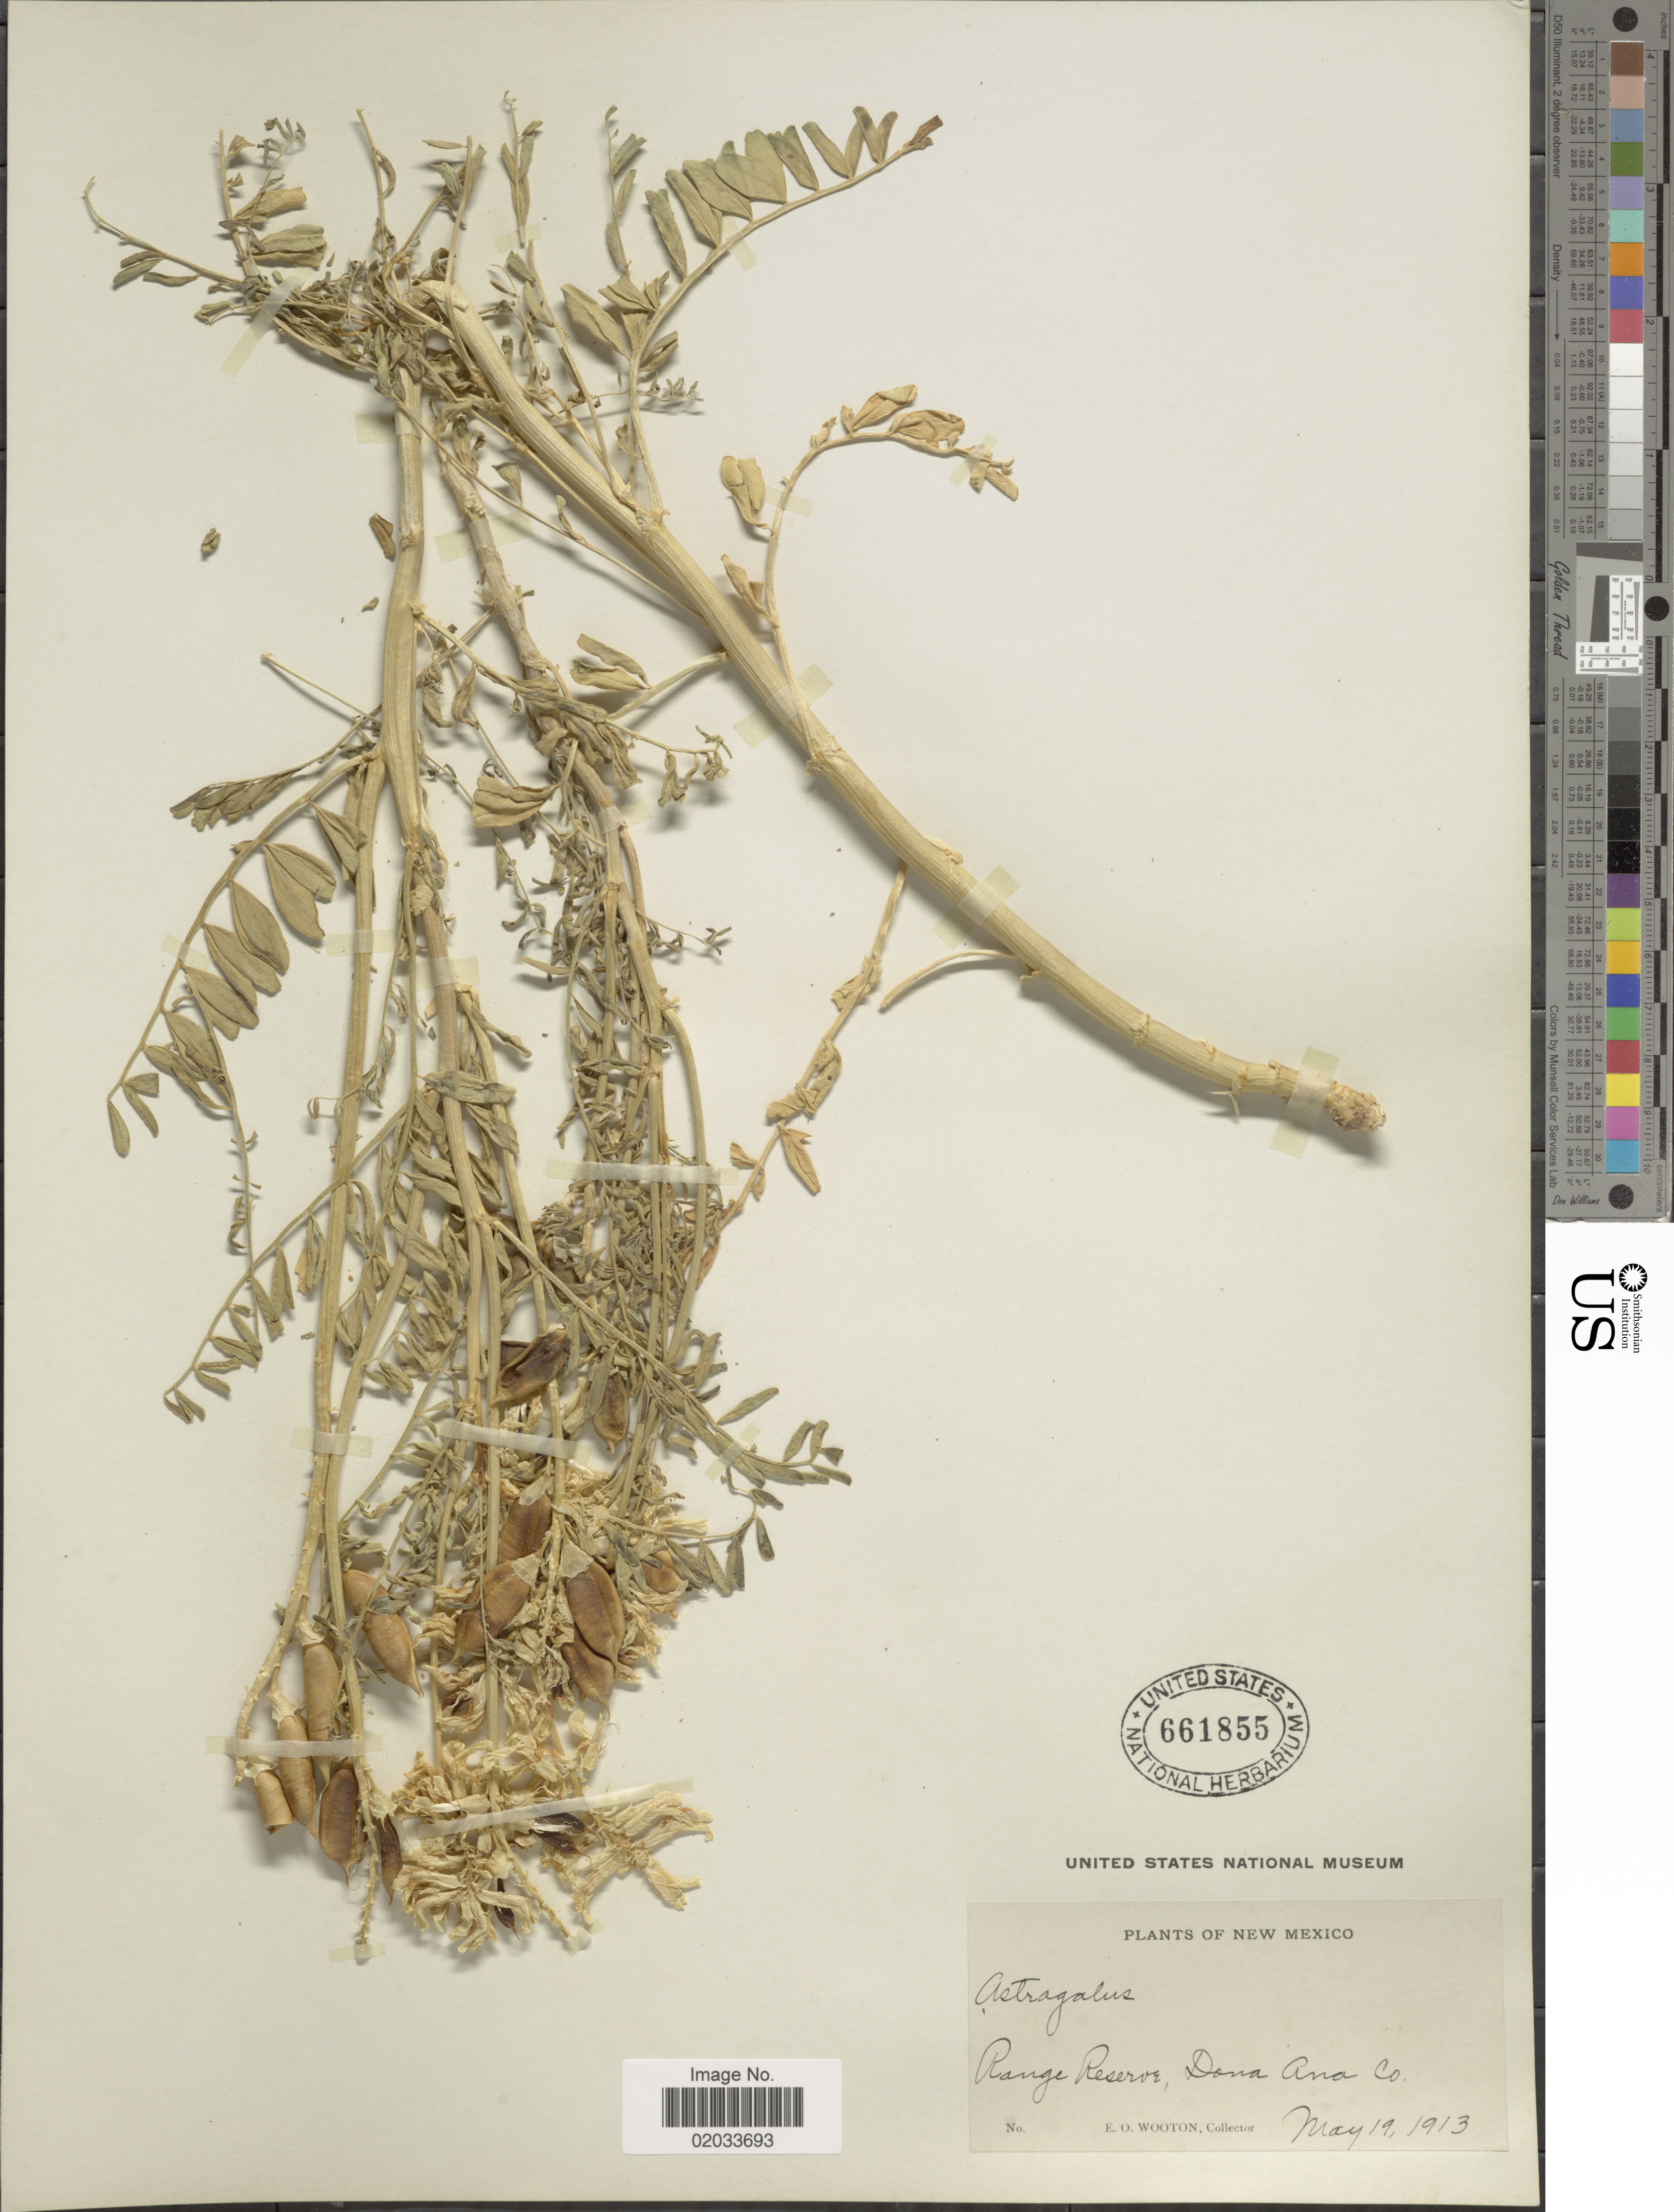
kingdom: Plantae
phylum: Tracheophyta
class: Magnoliopsida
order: Fabales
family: Fabaceae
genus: Astragalus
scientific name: Astragalus pattersonii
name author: (A. Gray) A. Gray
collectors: E. O. Wooton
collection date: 1913-05-19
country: United States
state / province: New Mexico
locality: Range Reserve, Dona Ana Co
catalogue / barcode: US 661855